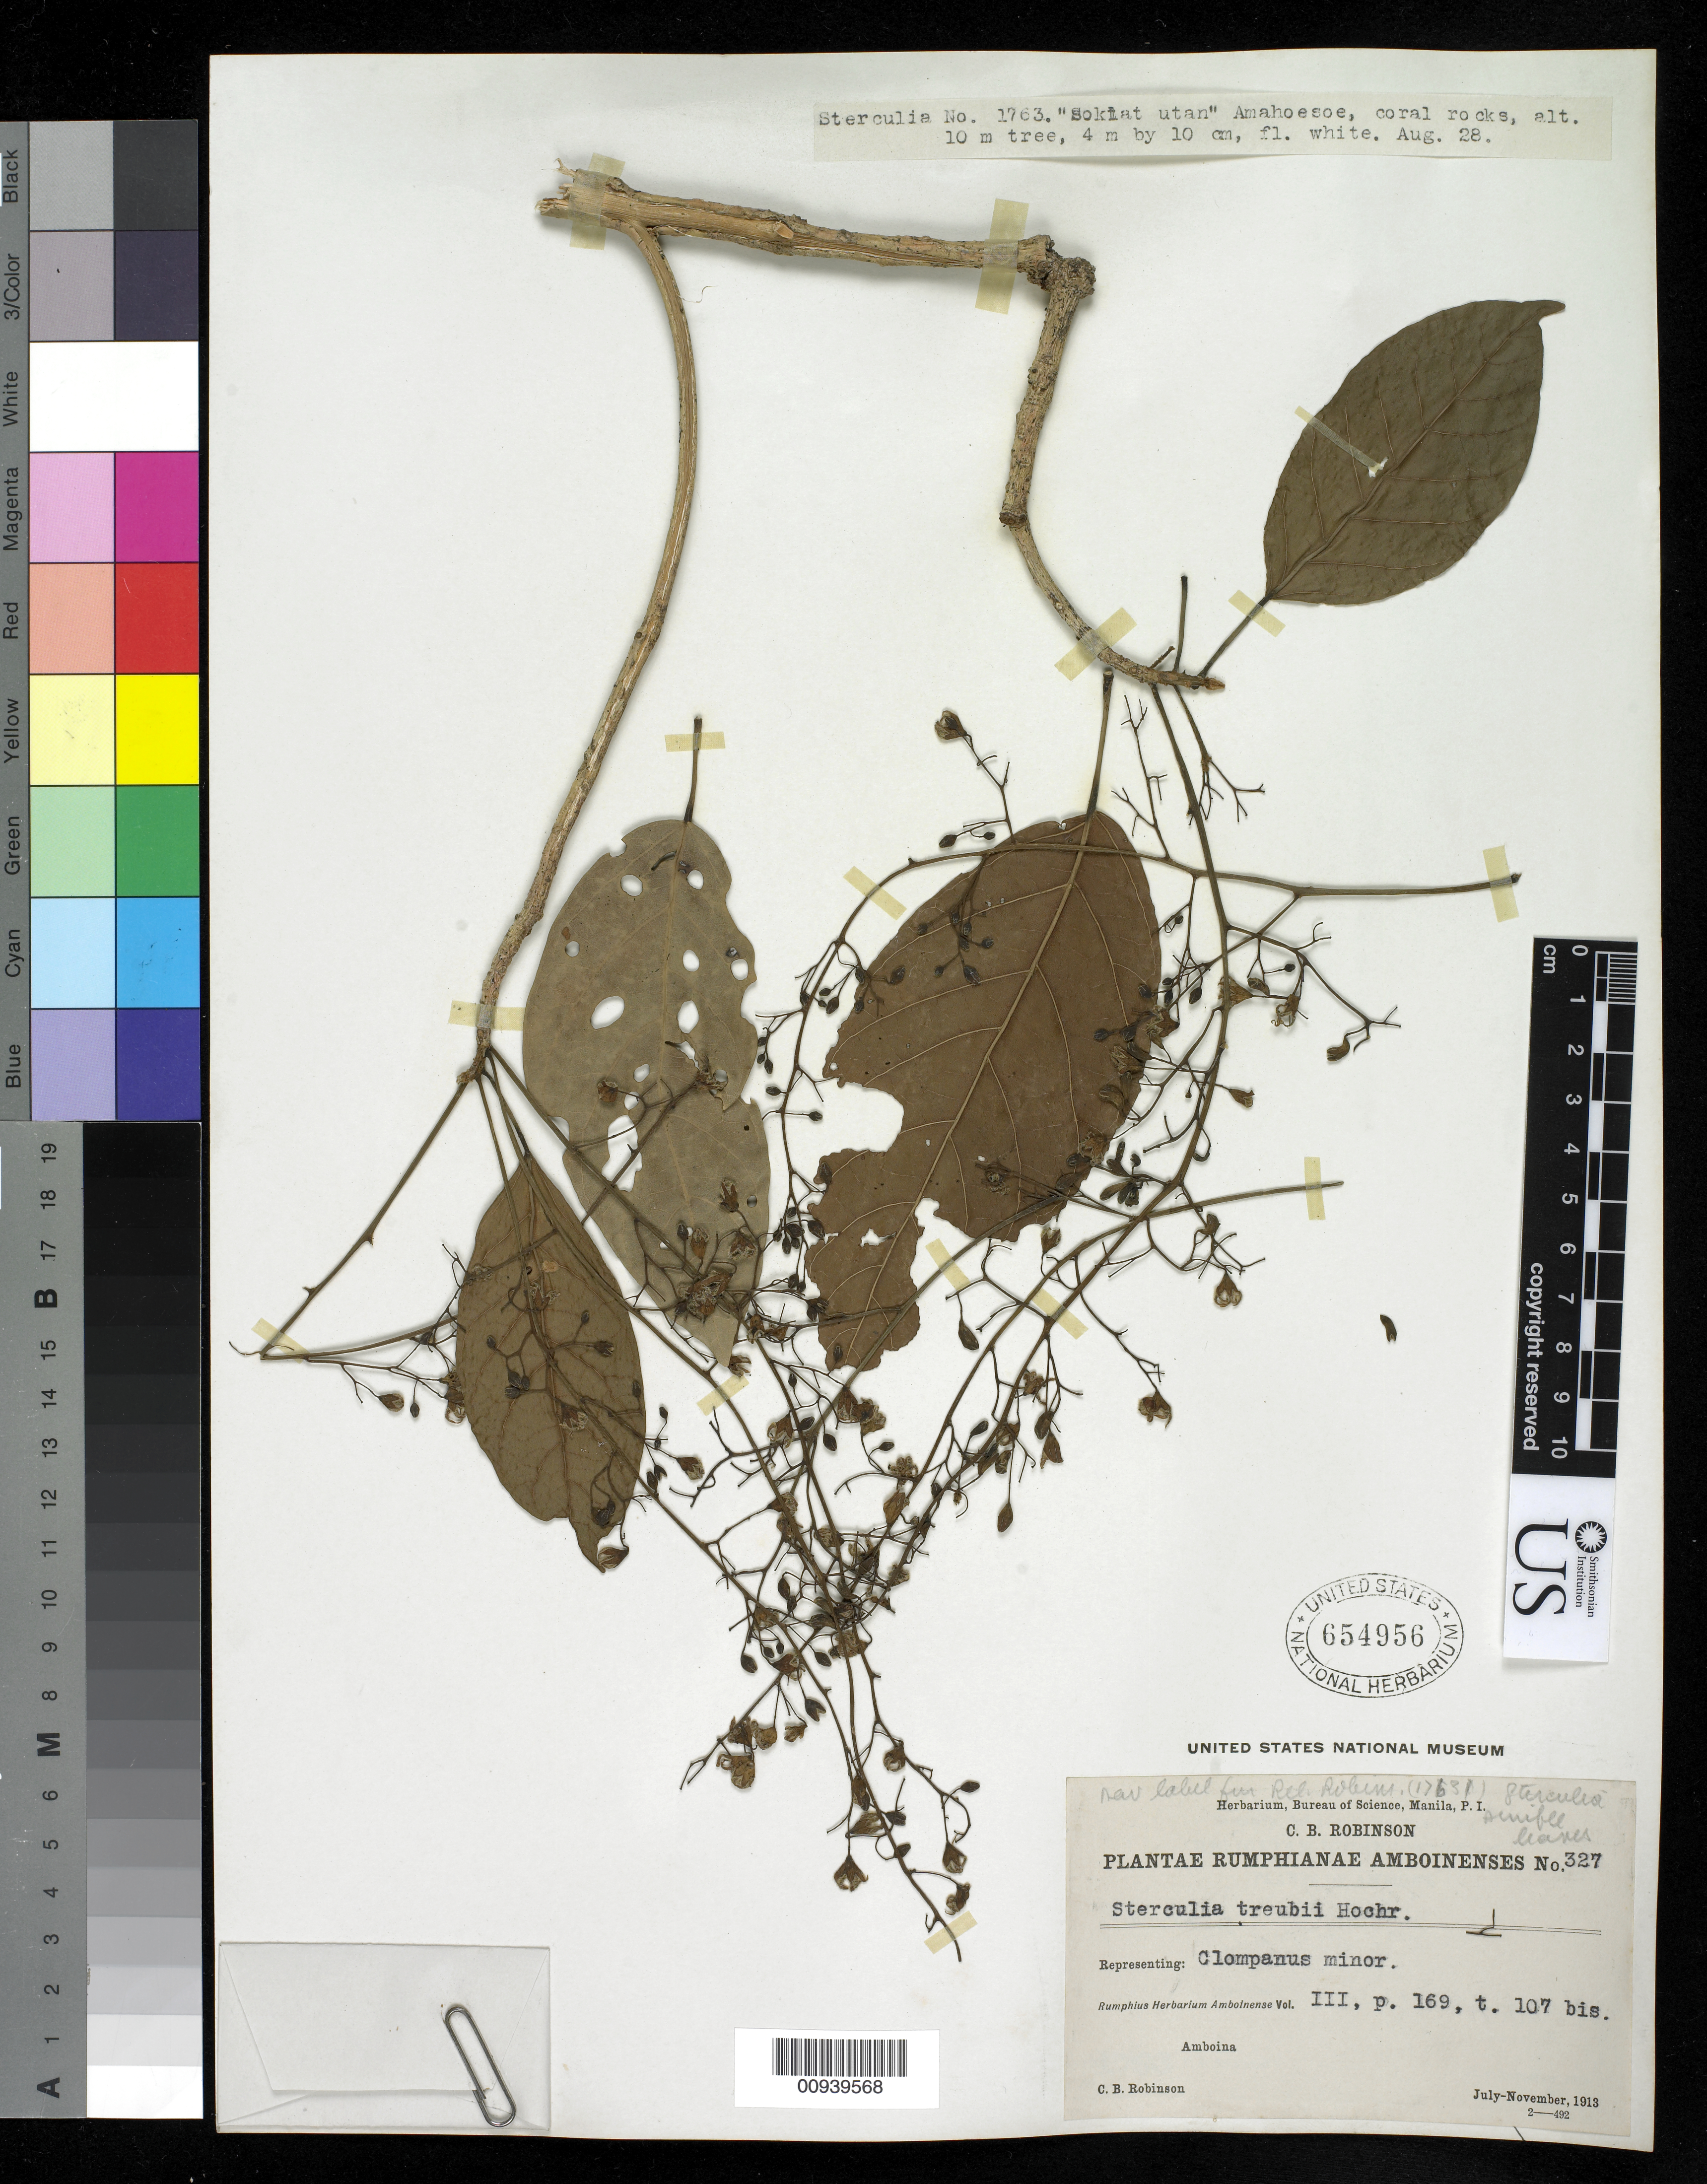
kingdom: Plantae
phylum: Tracheophyta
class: Magnoliopsida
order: Malvales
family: Malvaceae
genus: Sterculia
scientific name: Sterculia treubii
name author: Hochr.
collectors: C. Robinson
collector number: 327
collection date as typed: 28 Aug 1913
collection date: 1913-08-28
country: Indonesia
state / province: Maluku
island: Amboina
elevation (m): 10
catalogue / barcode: US 654956